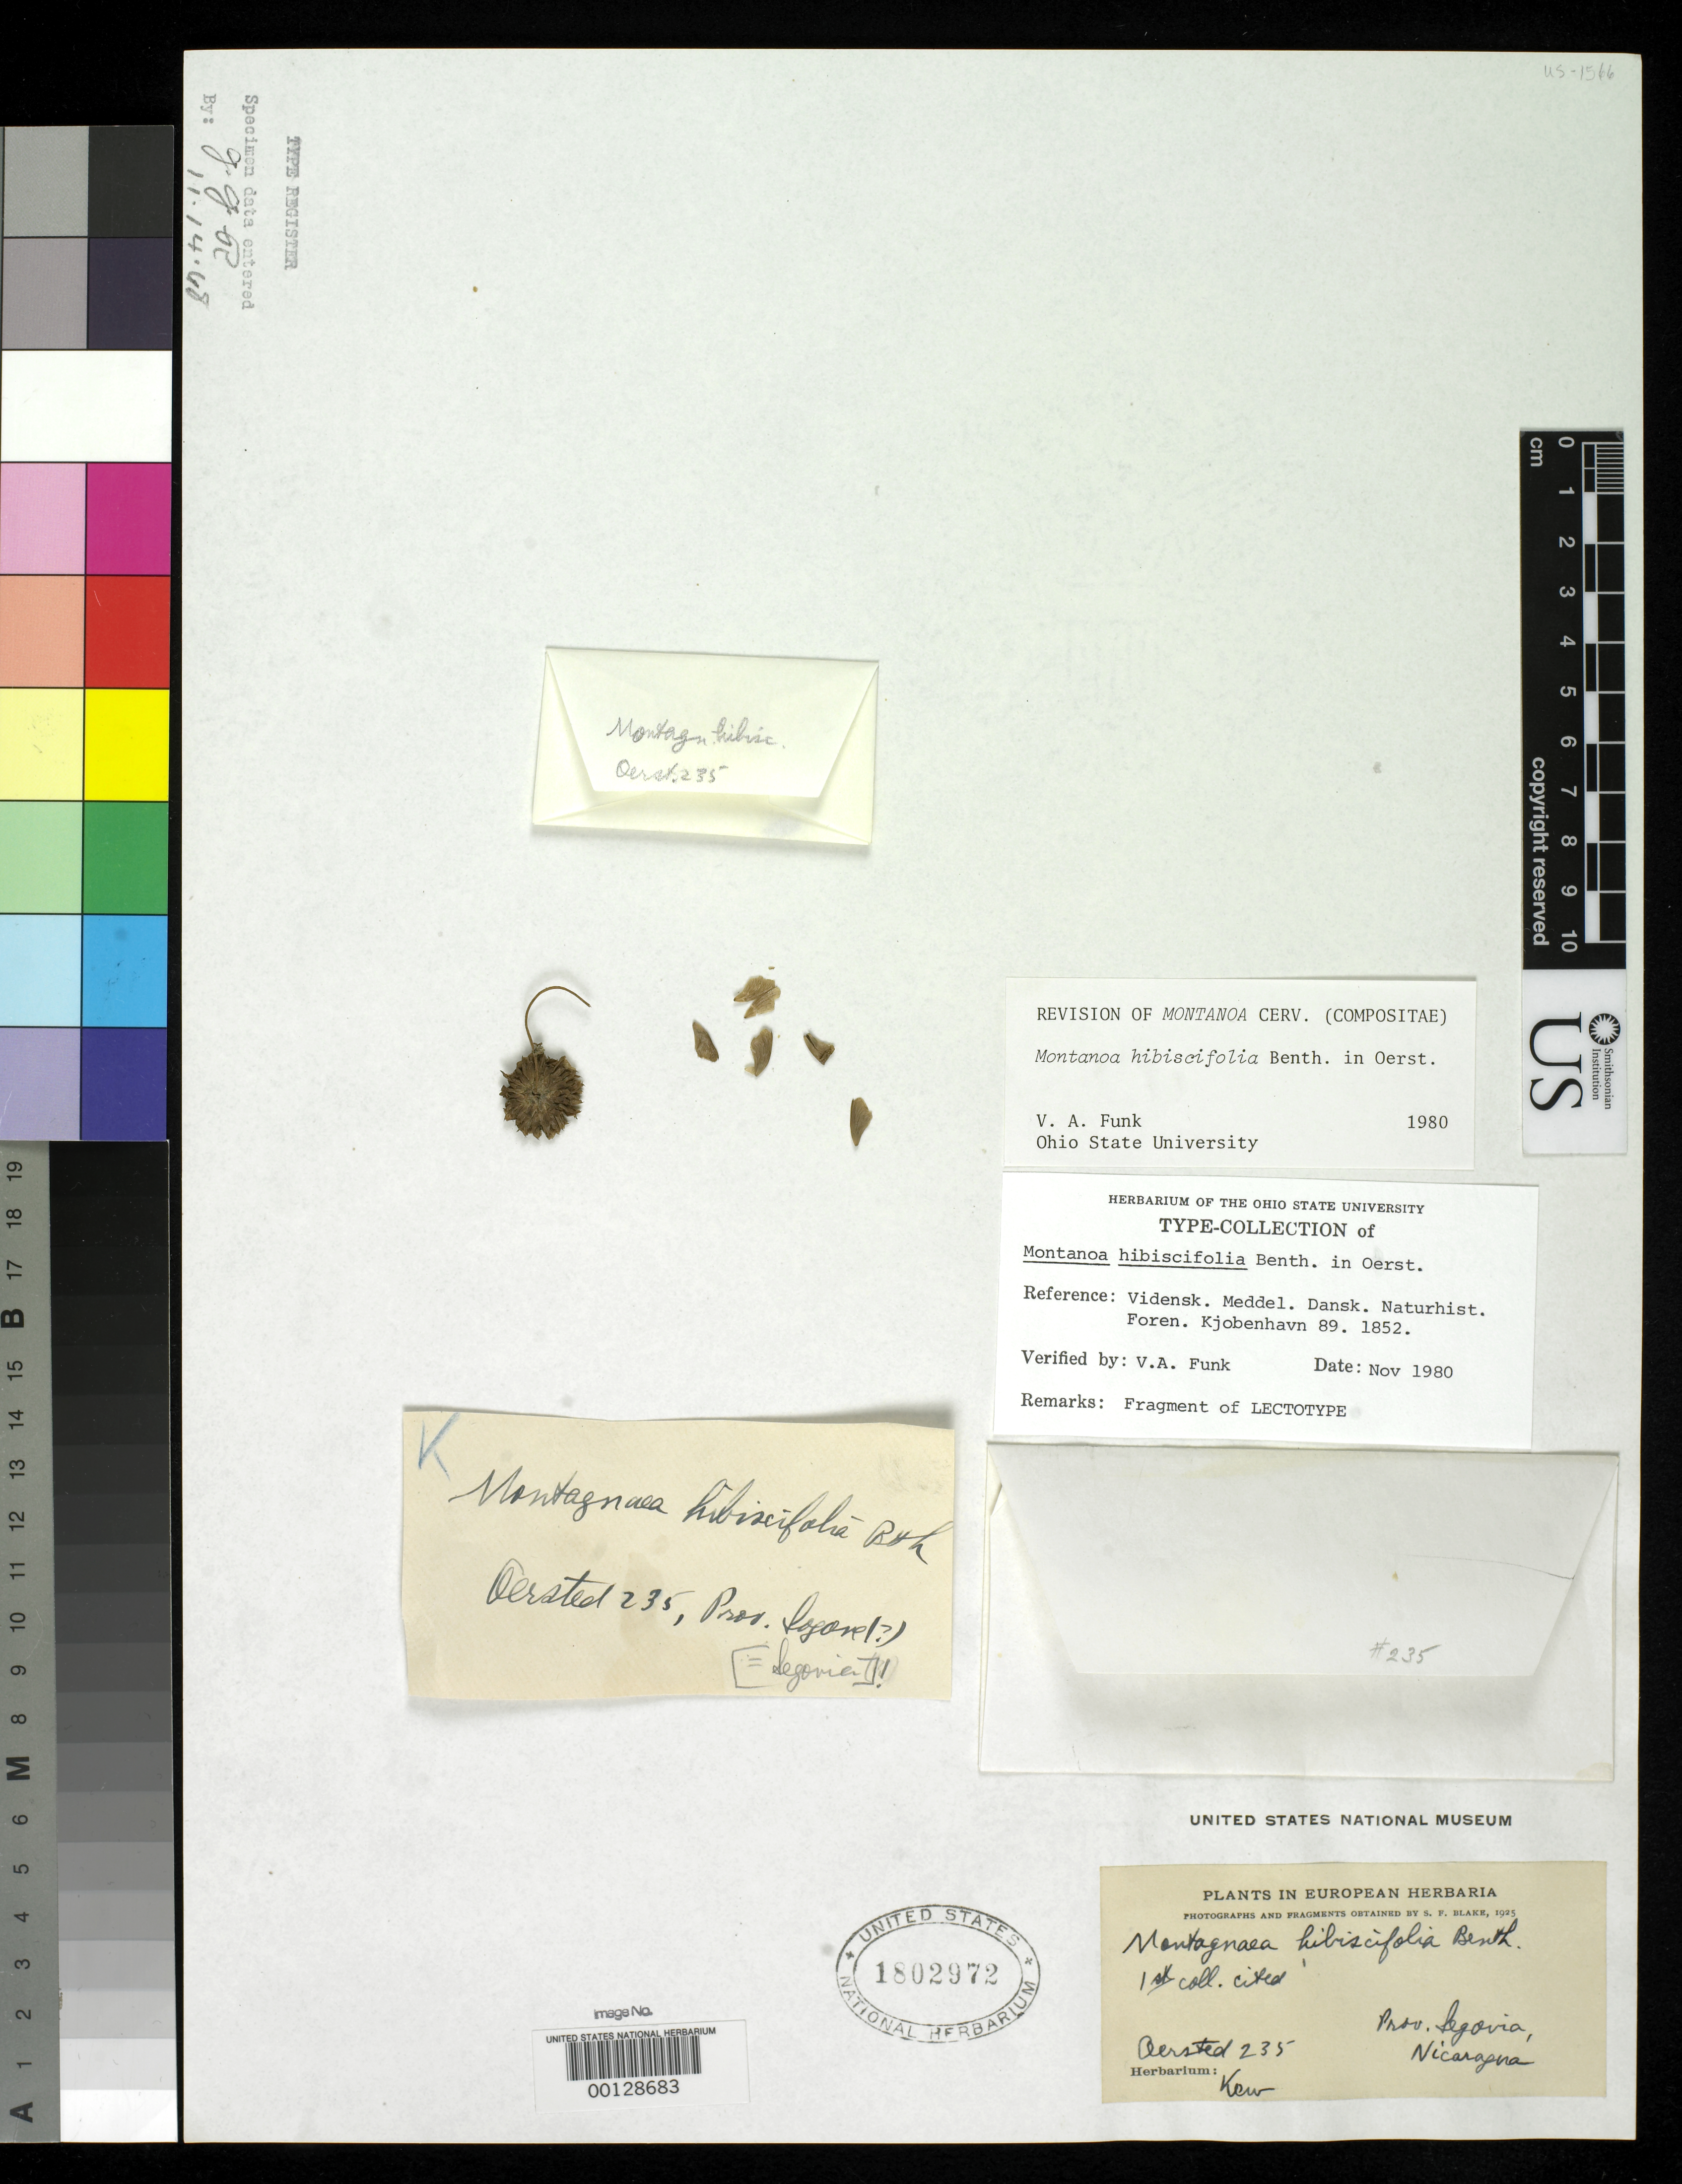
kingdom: Plantae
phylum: Tracheophyta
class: Magnoliopsida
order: Asterales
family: Asteraceae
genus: Montagnaea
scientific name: Montagnaea hibiscifolia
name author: Benth.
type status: Type Material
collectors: A. S. Oersted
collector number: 235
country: Nicaragua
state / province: Nueva Segovia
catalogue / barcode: US 1802992